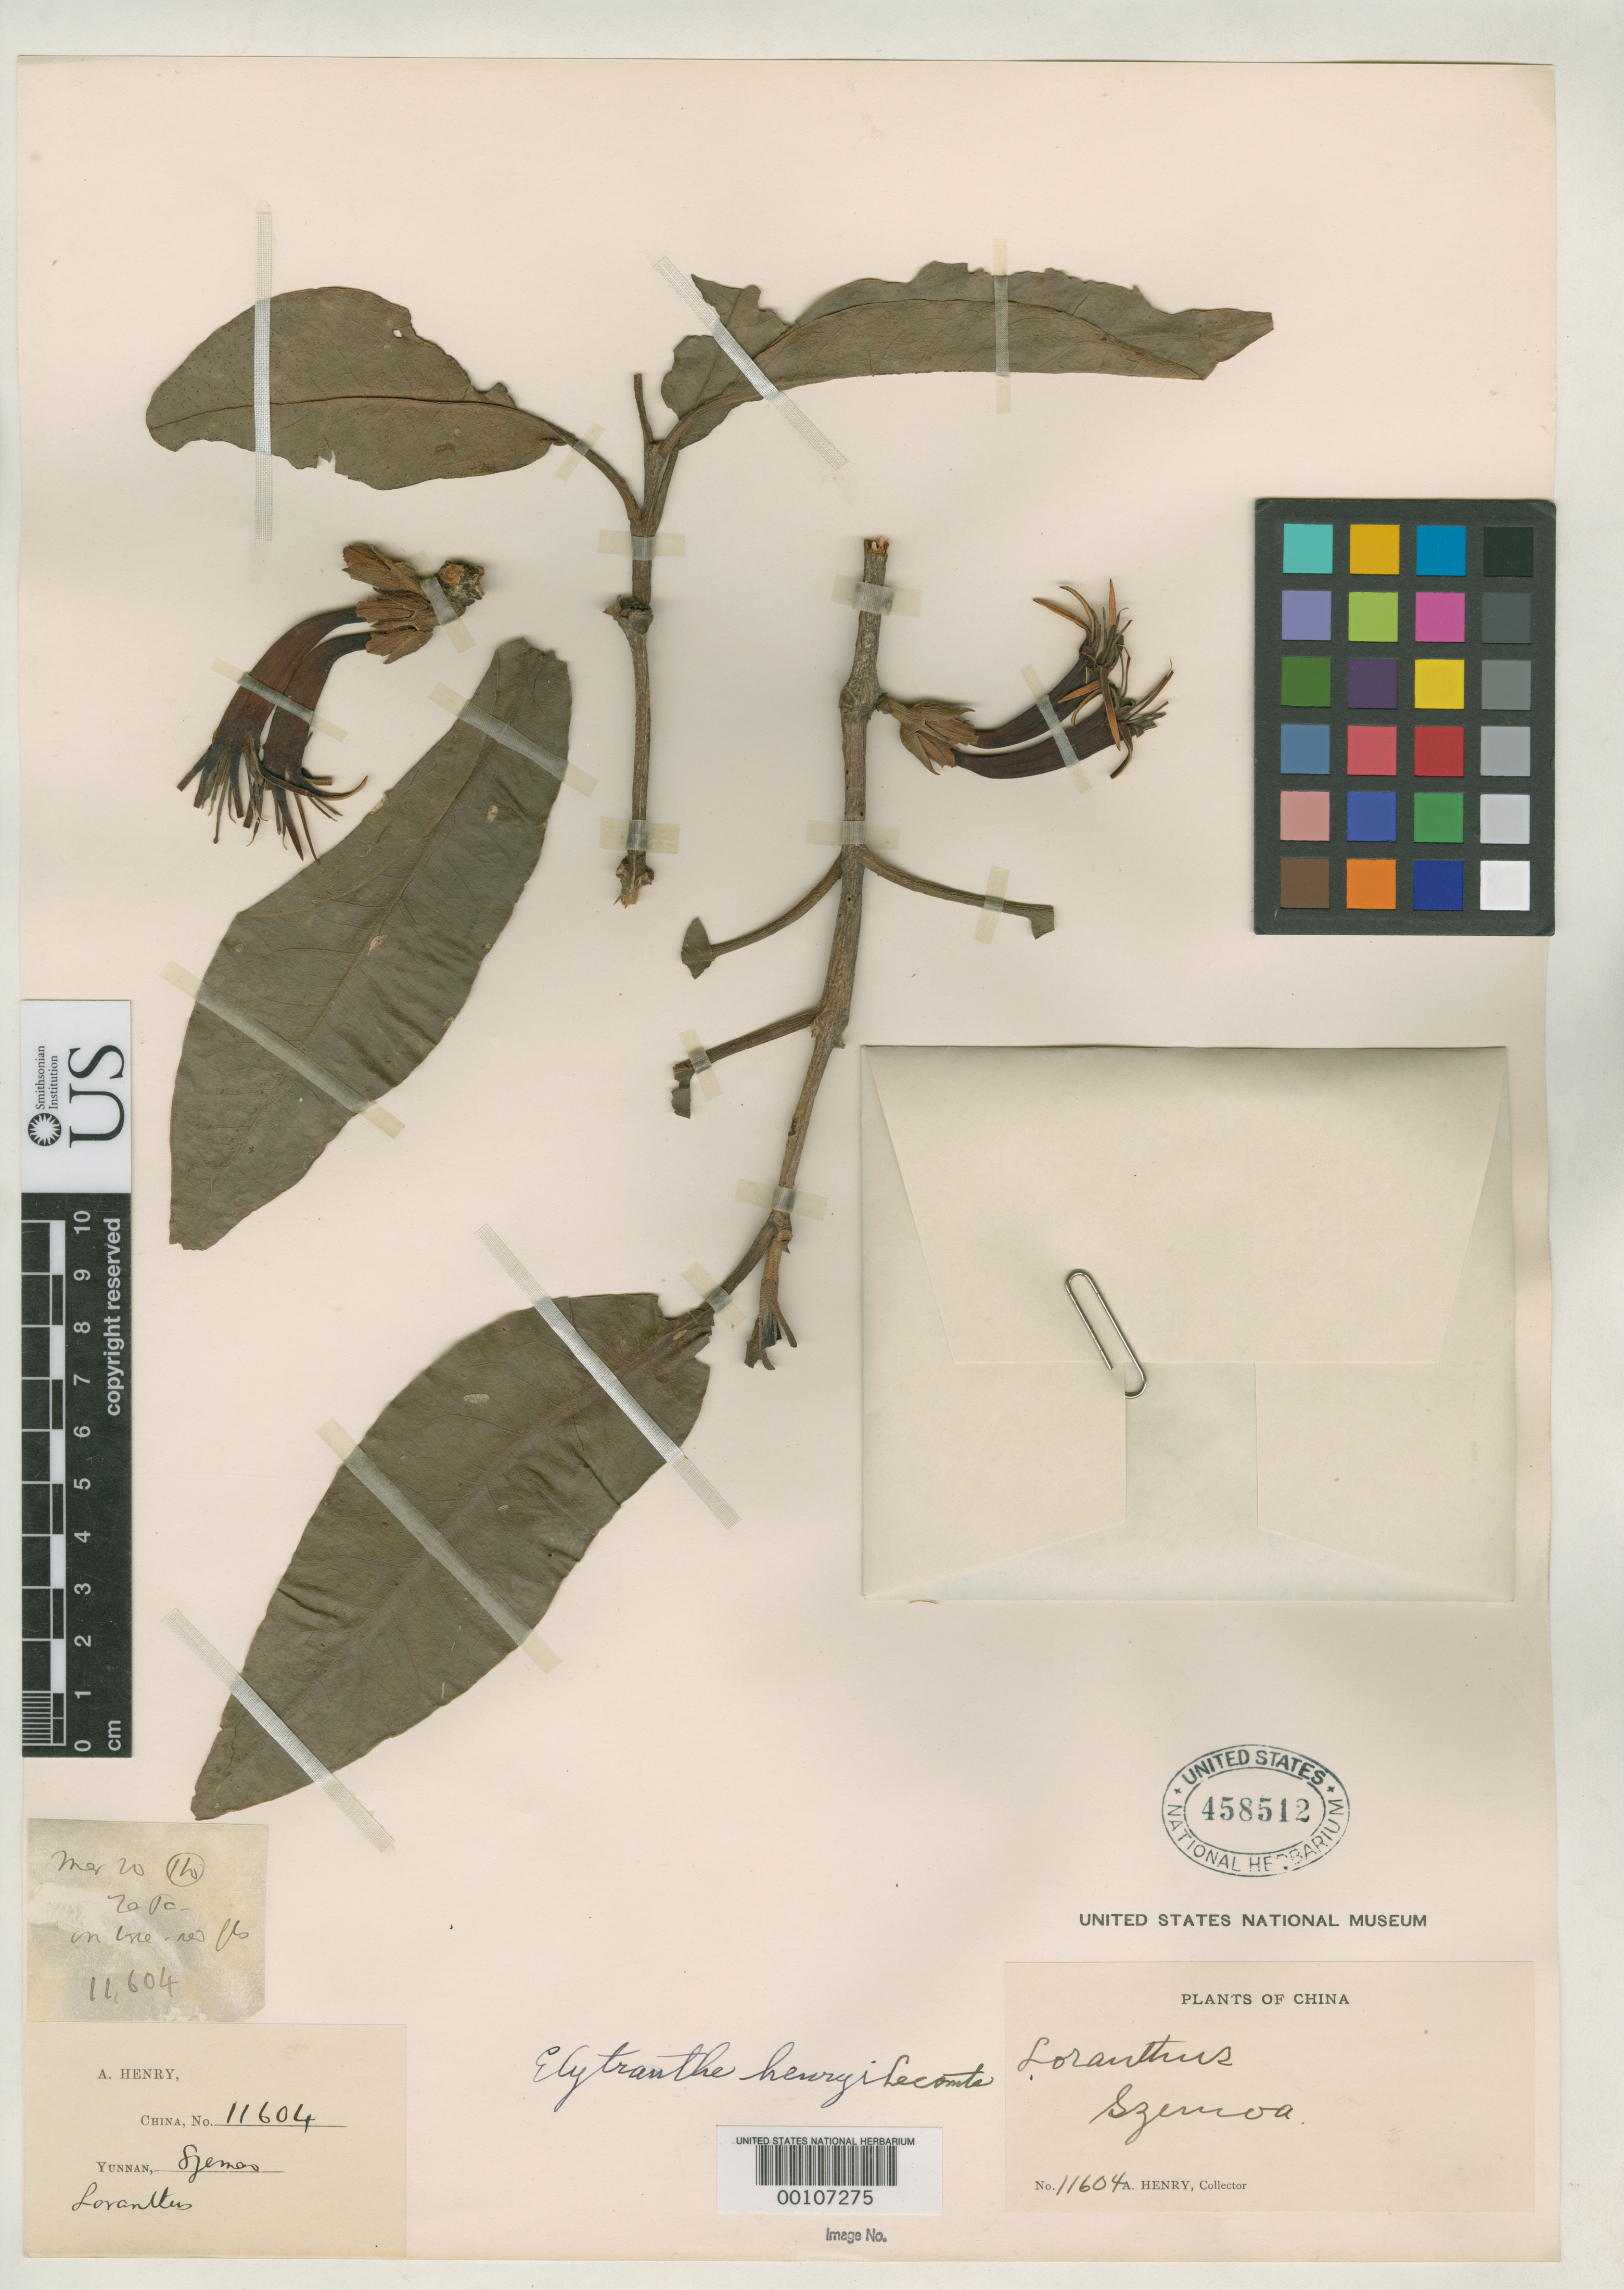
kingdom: Plantae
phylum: Tracheophyta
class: Magnoliopsida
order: Santalales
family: Loranthaceae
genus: Elytranthe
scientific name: Elytranthe henryi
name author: Lecomte in Sarg.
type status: Isotype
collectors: A. Henry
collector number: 11604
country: China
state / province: Yunnan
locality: Szemao.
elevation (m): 1600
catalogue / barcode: US 458512